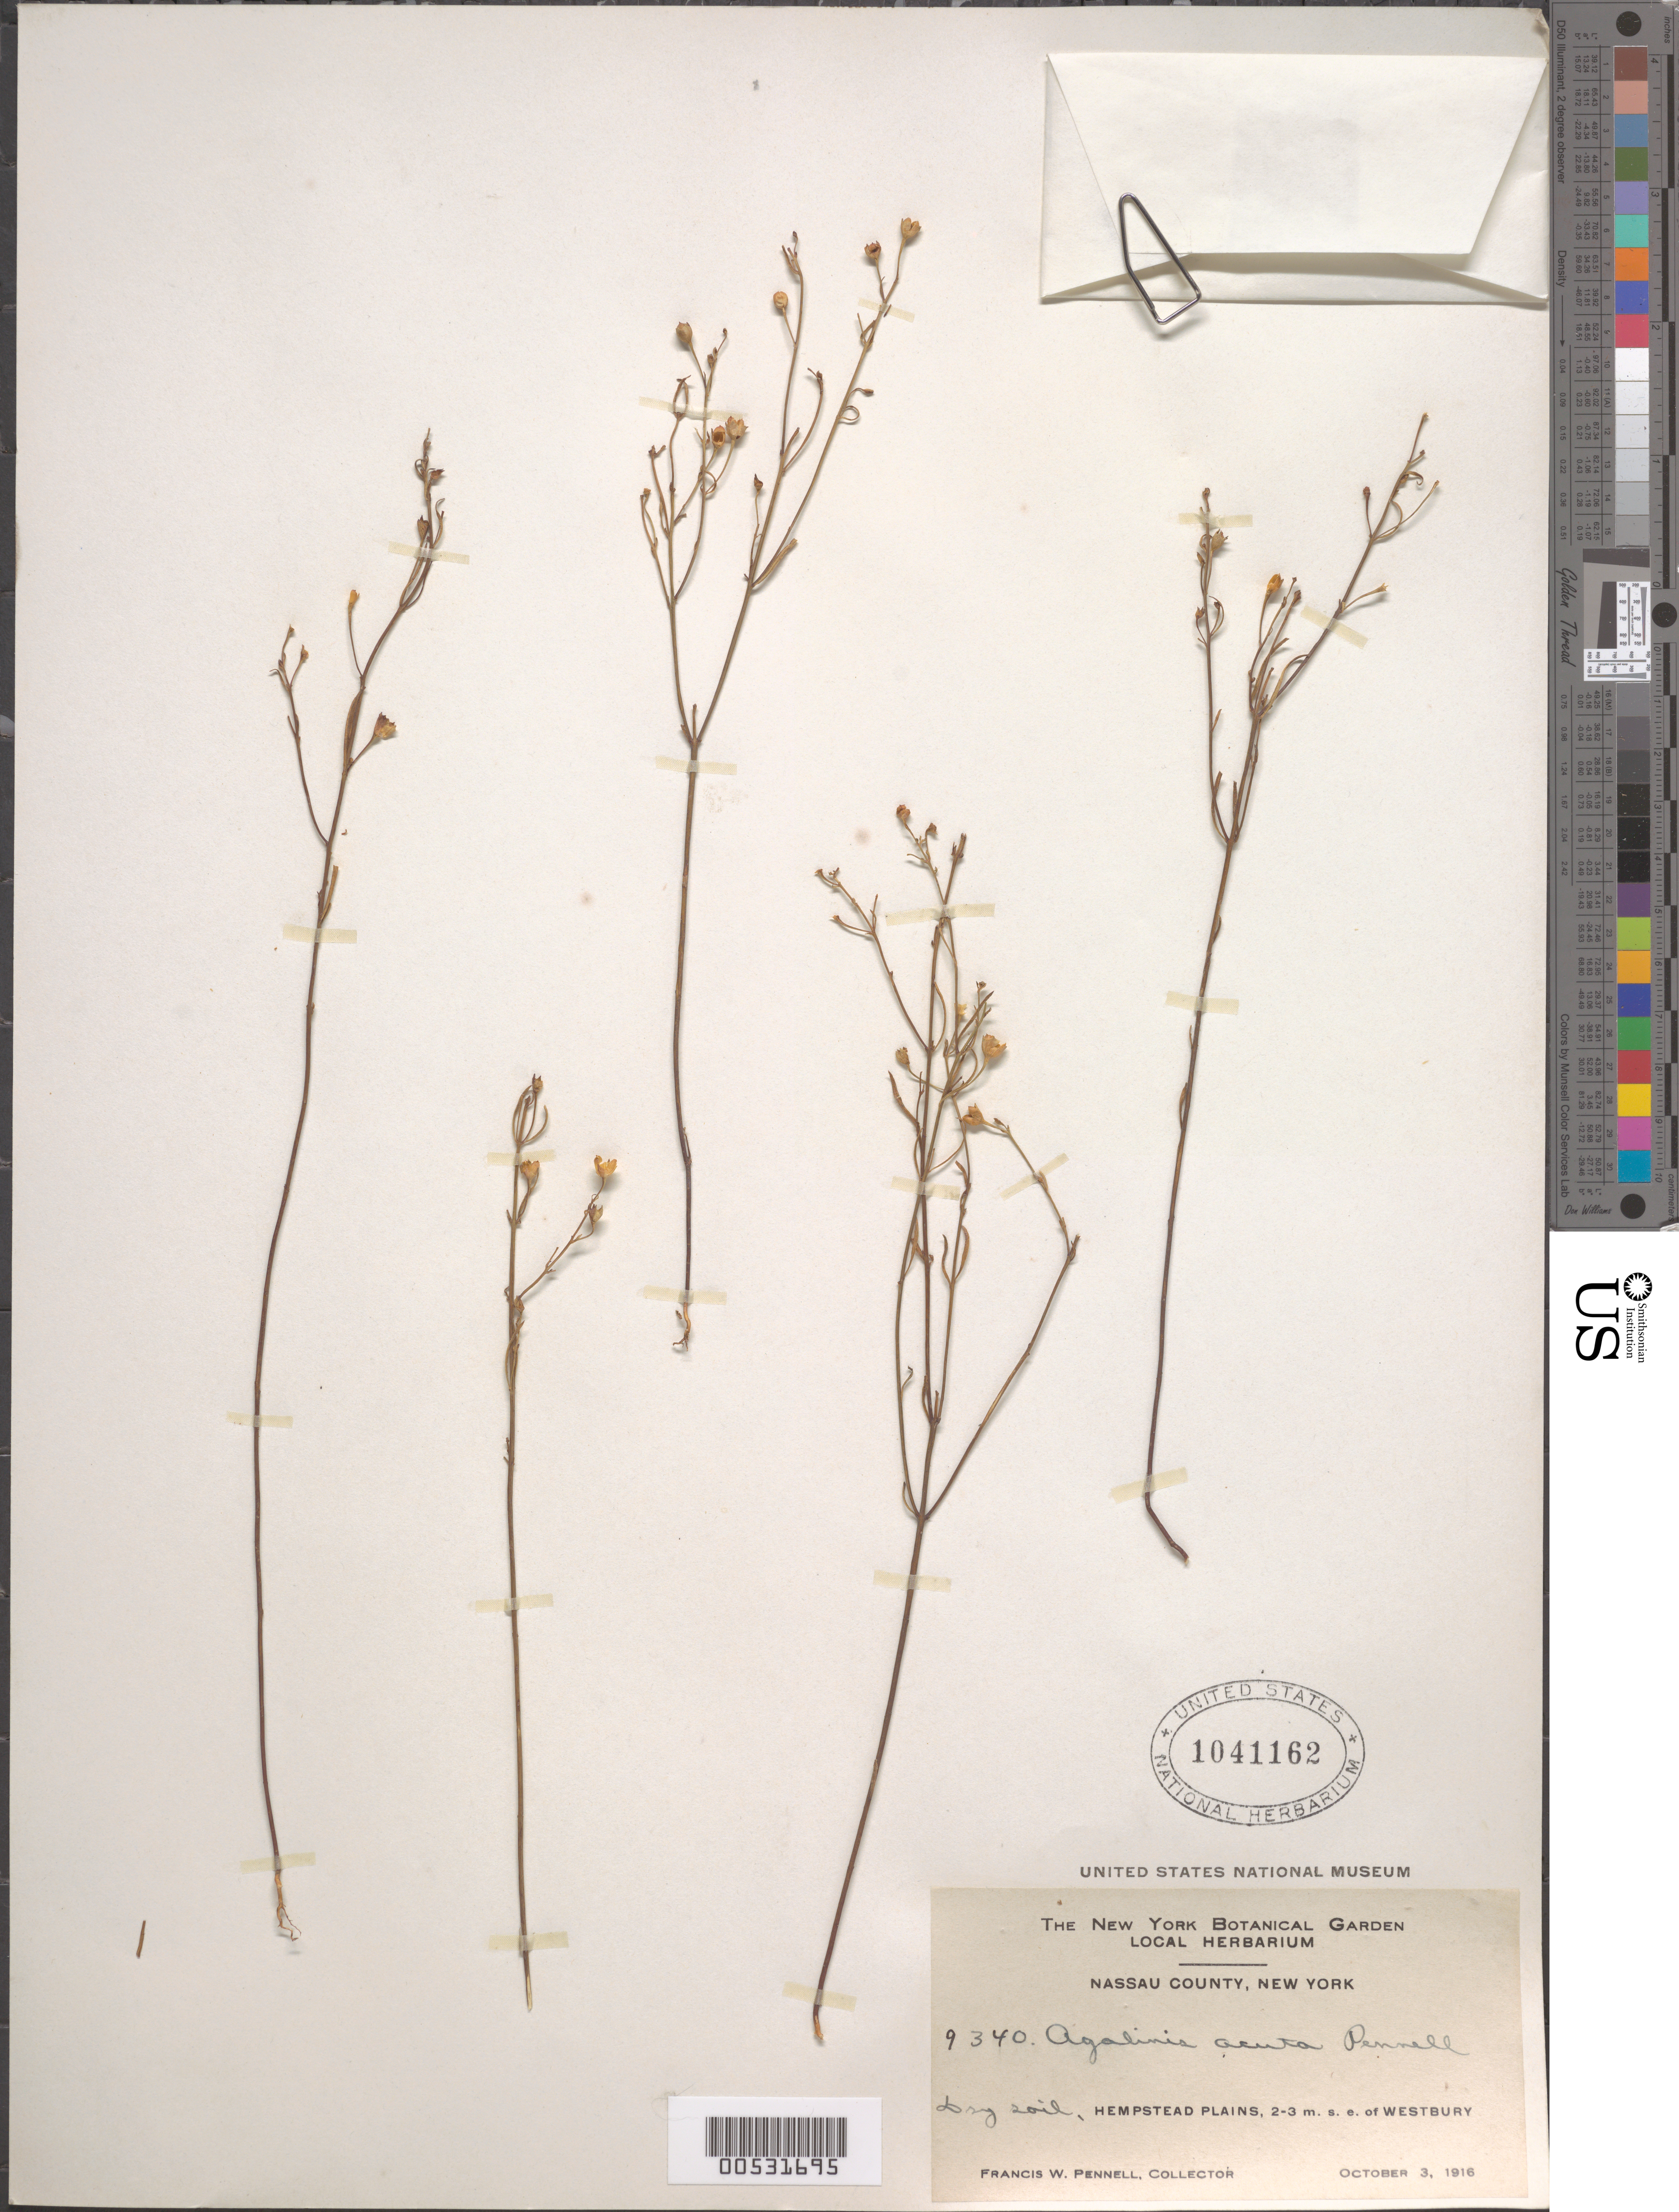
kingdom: Plantae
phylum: Tracheophyta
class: Magnoliopsida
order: Lamiales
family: Orobanchaceae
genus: Agalinis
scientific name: Agalinis acuta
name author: Pennell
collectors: F. W. Pennell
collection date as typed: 03 Oct 1916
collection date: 1916-10-03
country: United States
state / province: New York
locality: Hempstead Plains, 2-3 mi. SE of Westbury.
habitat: Dry soil.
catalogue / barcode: US 1041162